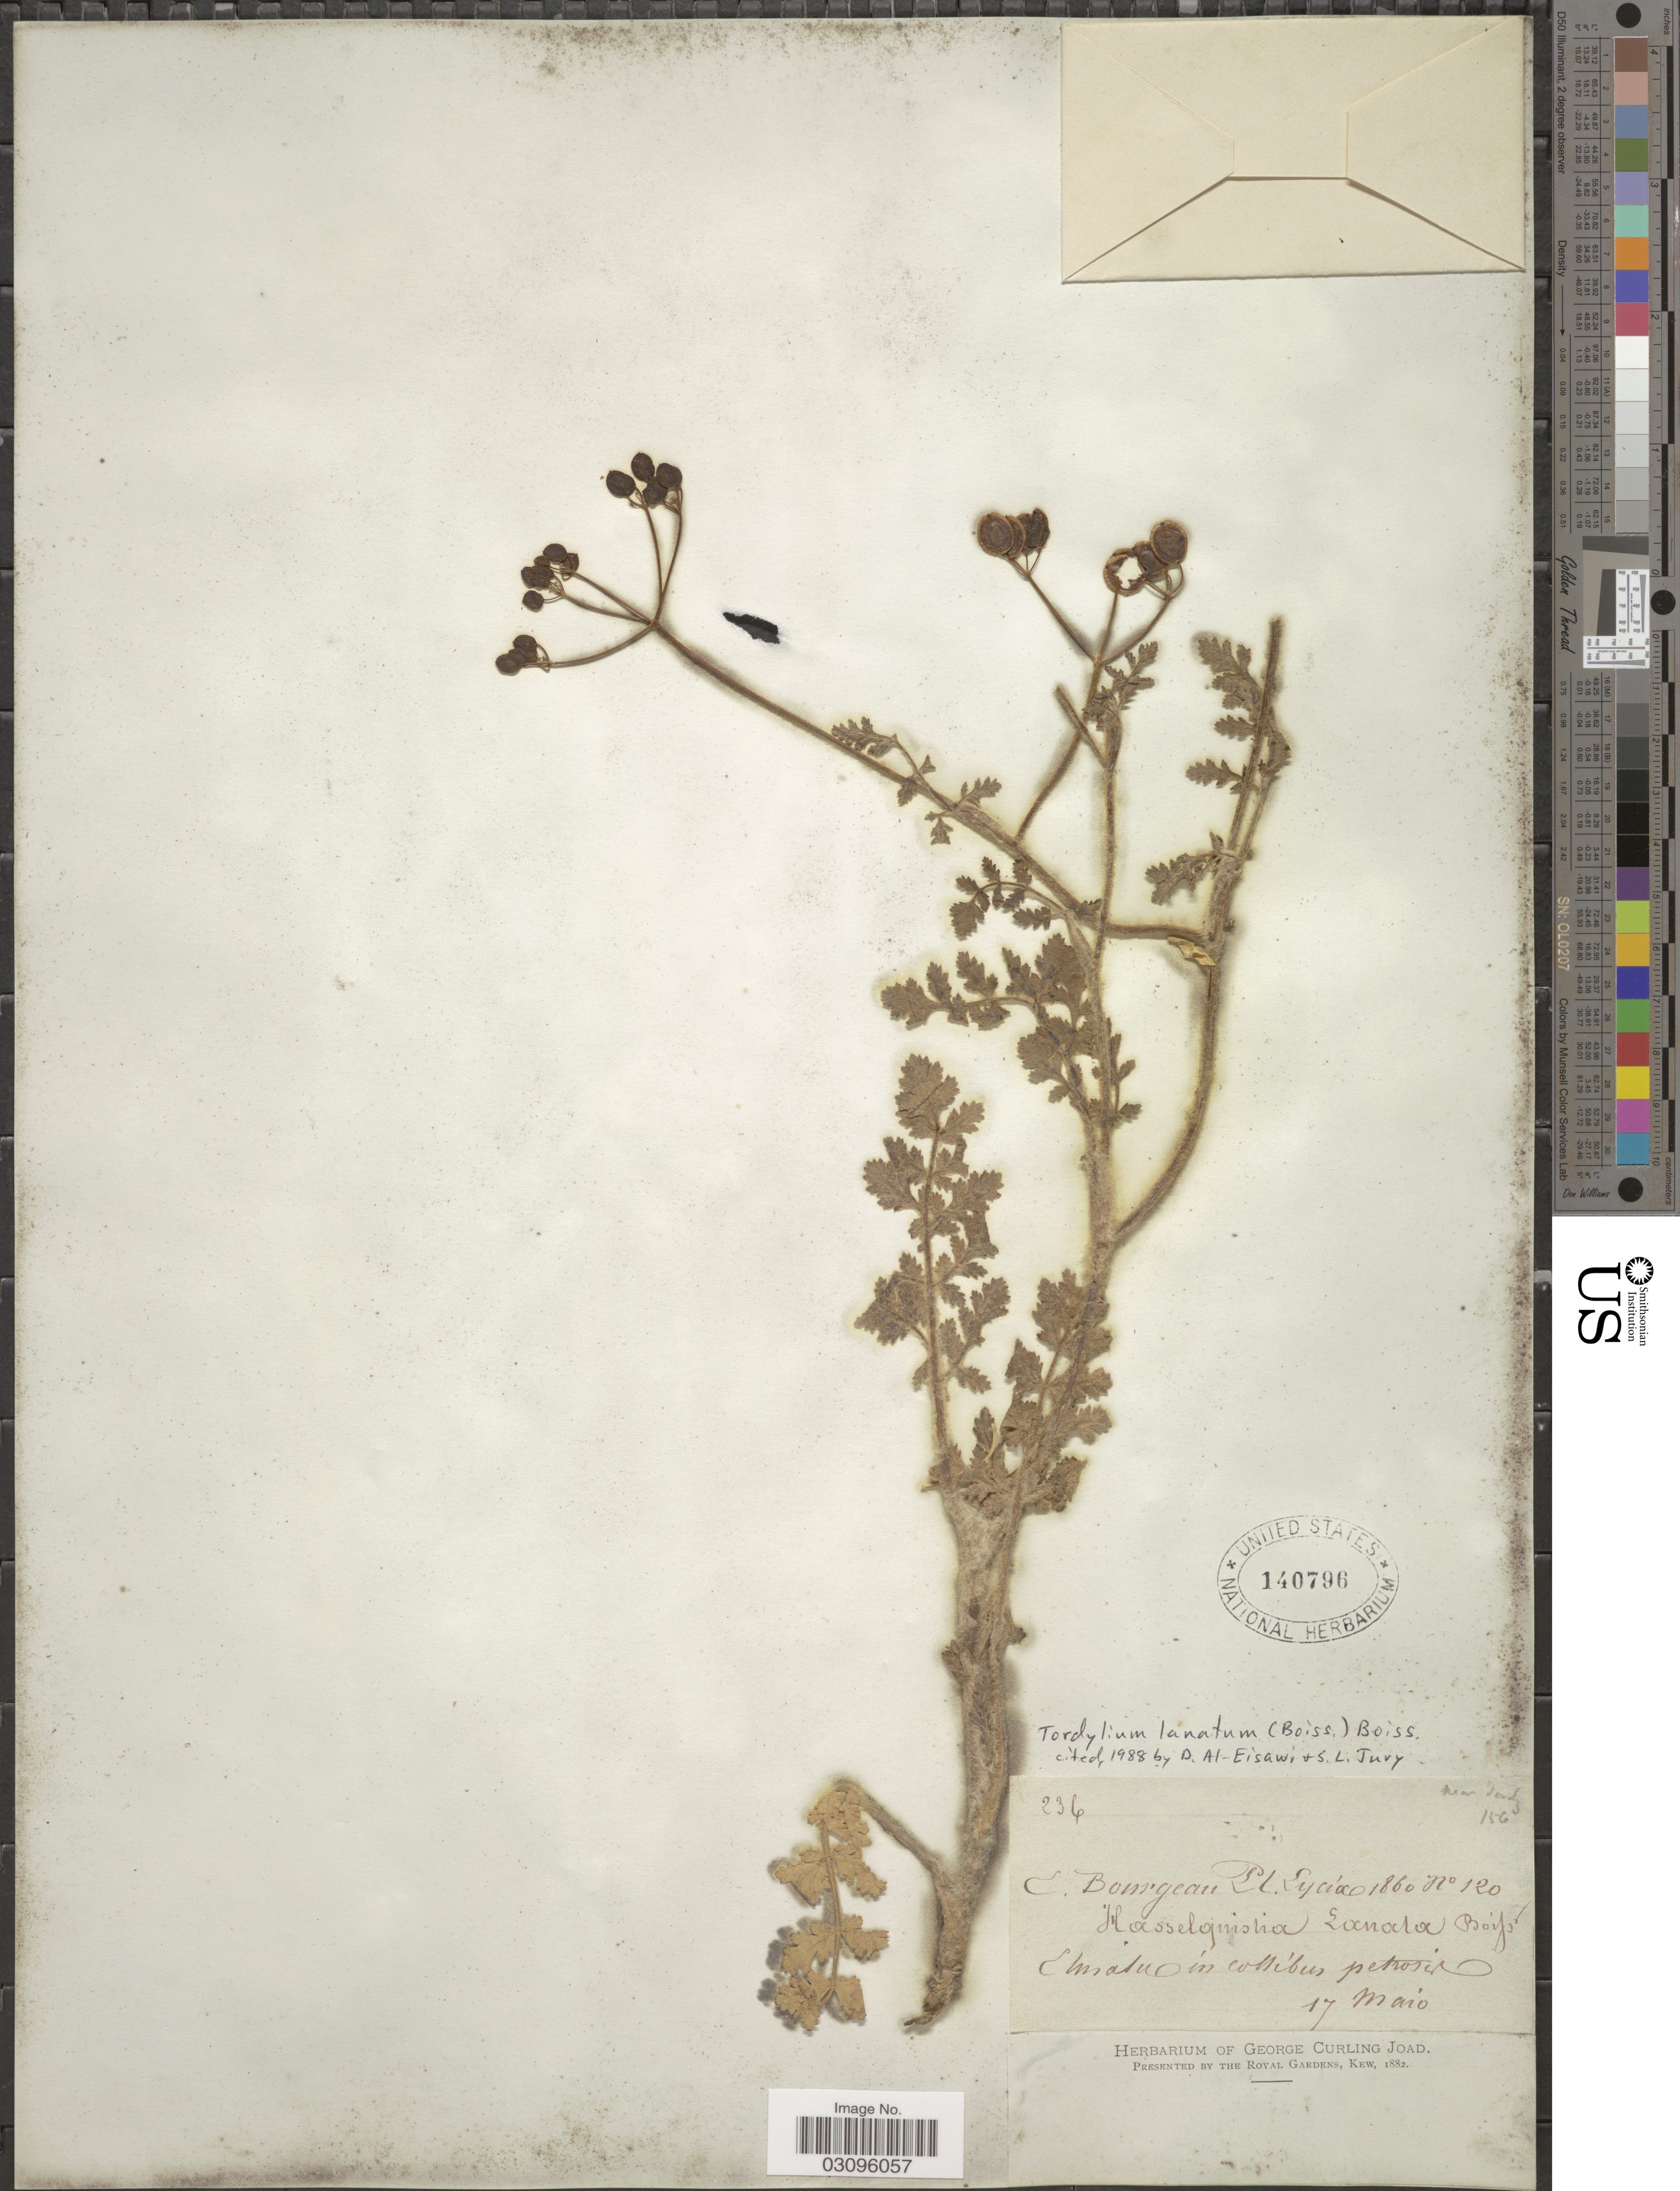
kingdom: Plantae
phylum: Tracheophyta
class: Magnoliopsida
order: Apiales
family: Apiaceae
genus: Tordylium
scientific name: Tordylium lanatum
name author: (Boiss.) Boiss.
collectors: E. Bourgeau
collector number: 120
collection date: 1860-05-17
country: Turkey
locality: Lyciae. Elmalu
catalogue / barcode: US 140796